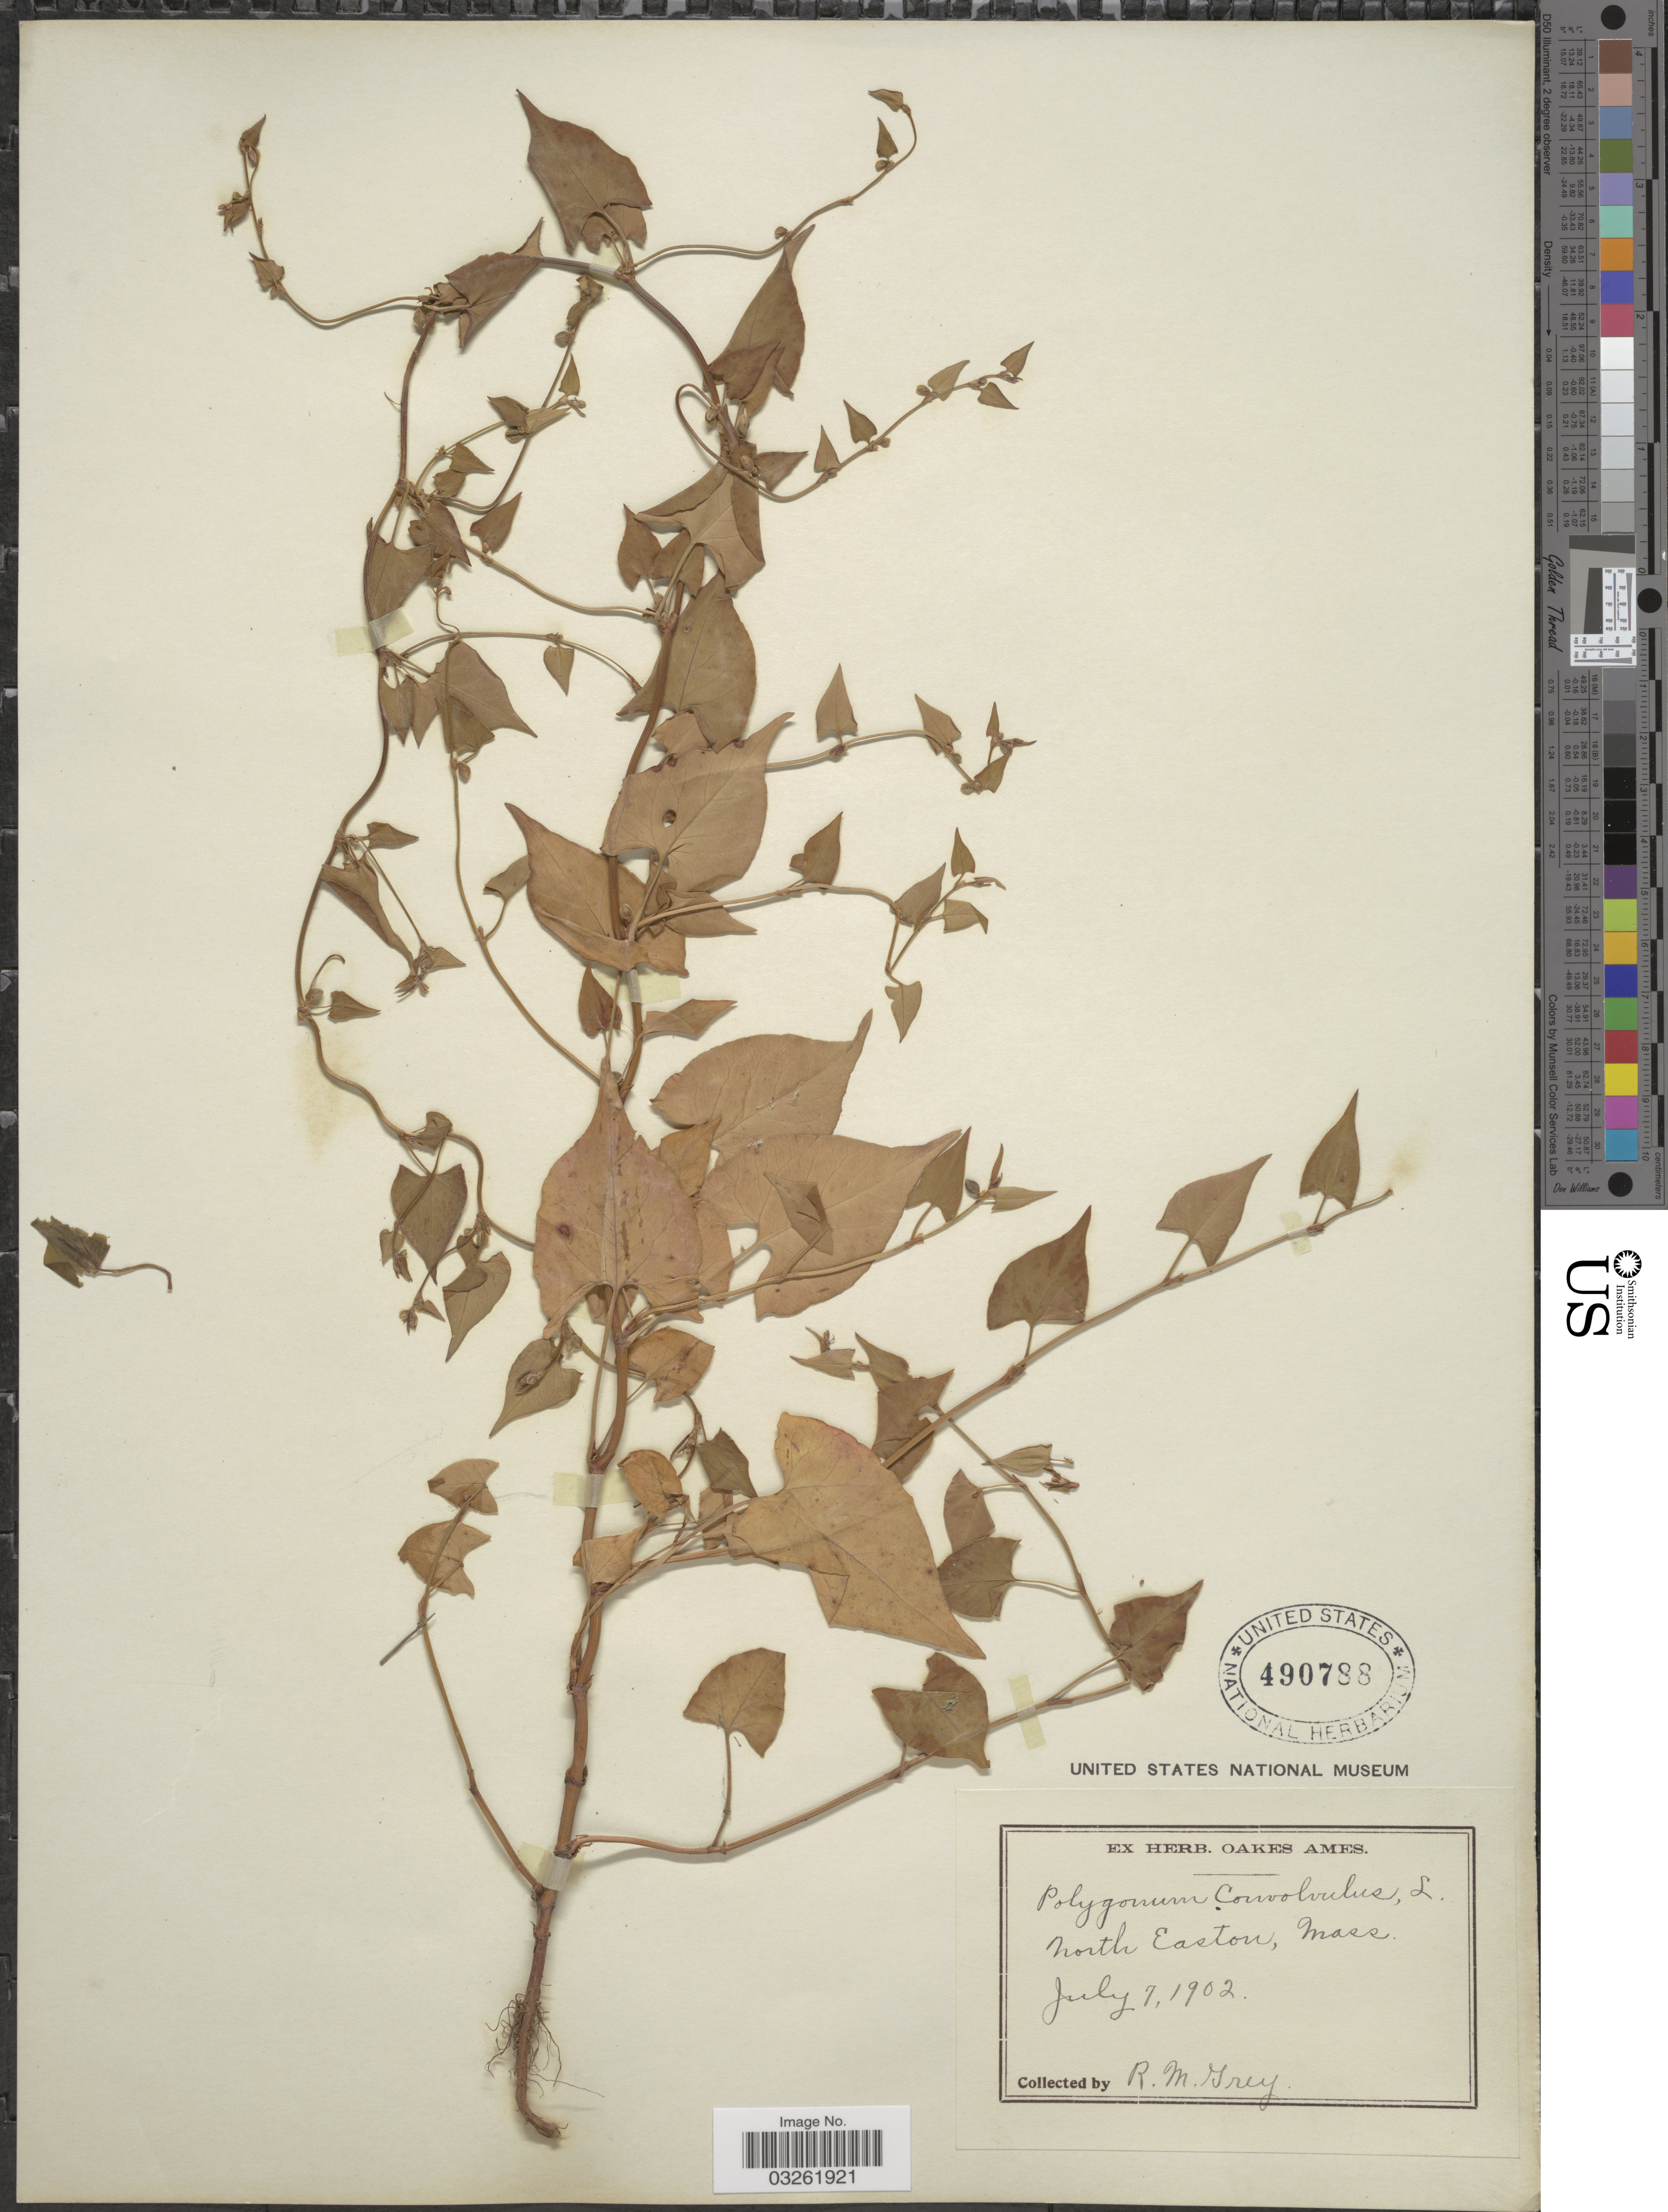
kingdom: Plantae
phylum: Tracheophyta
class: Magnoliopsida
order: Caryophyllales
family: Polygonaceae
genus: Fallopia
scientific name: Fallopia convolvulus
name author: (L.) Á. Löve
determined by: Strong, M. T., (US), Smithsonian Institution - National Museum of Natural History (UNITED STATES)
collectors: R. Grey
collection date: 1902-07-07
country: United States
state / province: Massachusetts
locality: North Easton.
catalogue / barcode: US 490788